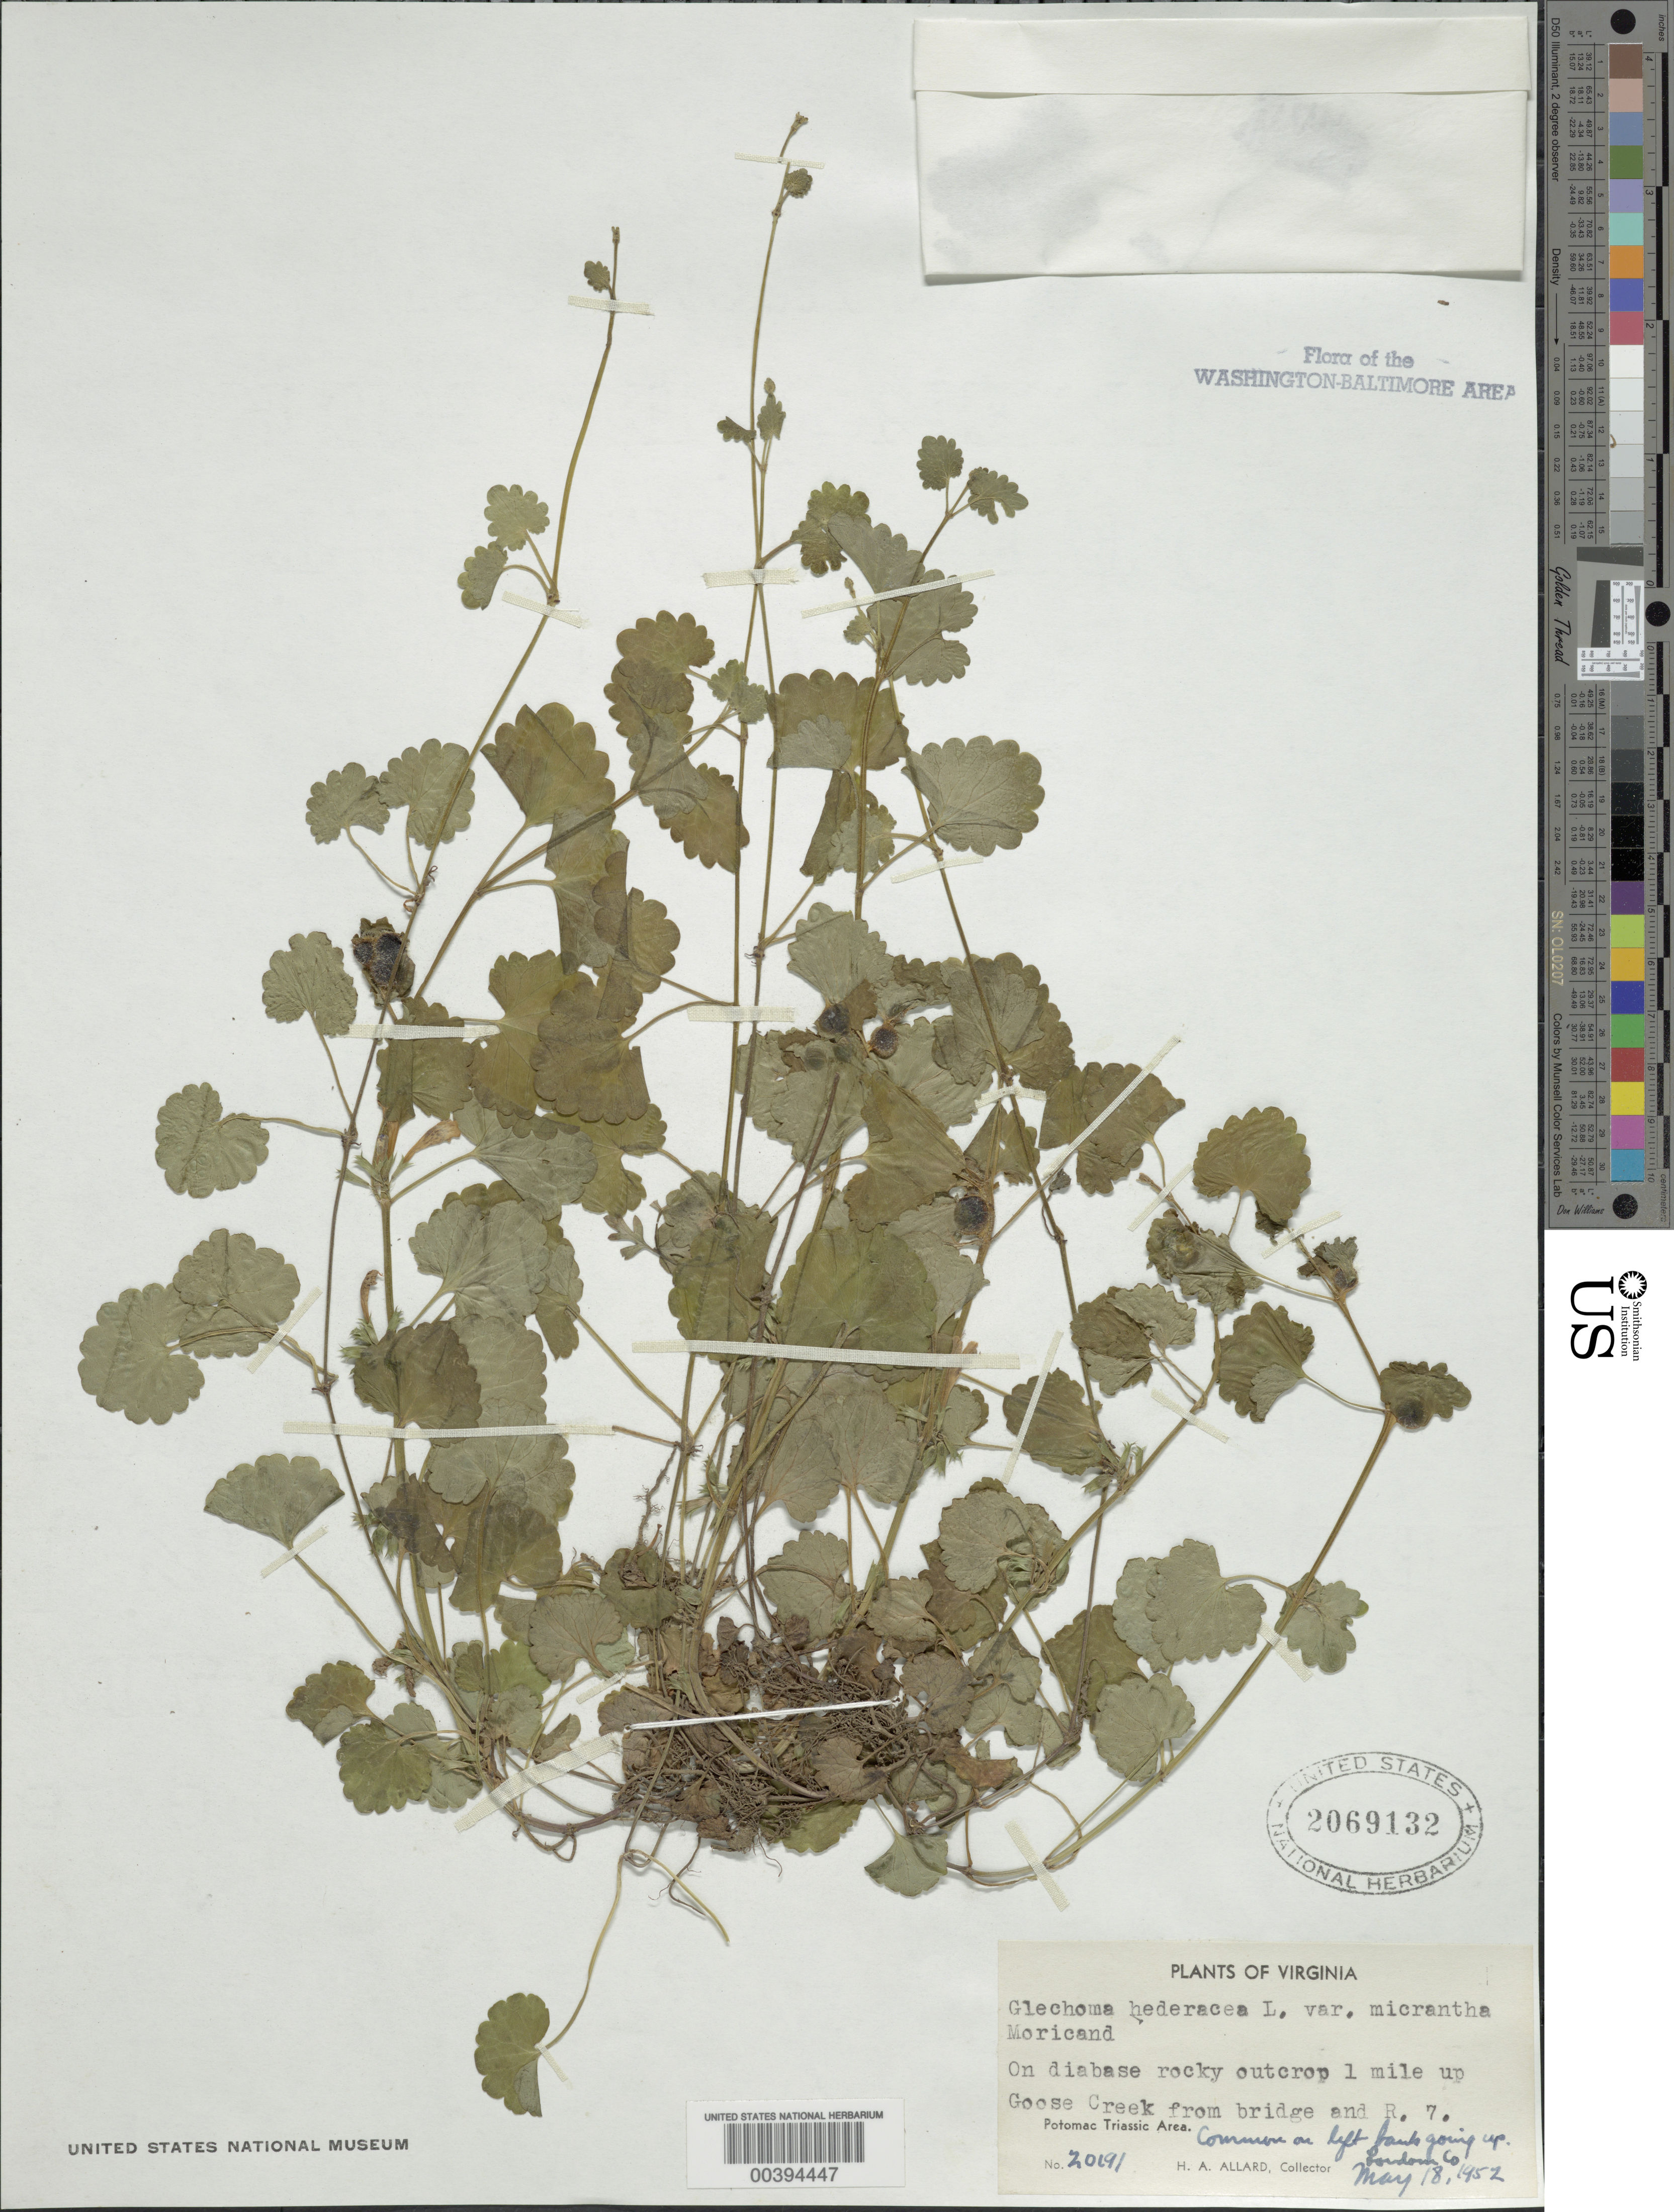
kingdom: Plantae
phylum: Tracheophyta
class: Magnoliopsida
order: Lamiales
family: Lamiaceae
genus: Glechoma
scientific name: Glechoma hederacea var. micrantha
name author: Moric.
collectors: H. A. Allard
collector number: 20191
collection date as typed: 18 May 1952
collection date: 1952-05-18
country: United States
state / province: Virginia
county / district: Loudoun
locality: Upstream from Route 7 on Goose Creek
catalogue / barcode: US 2069132